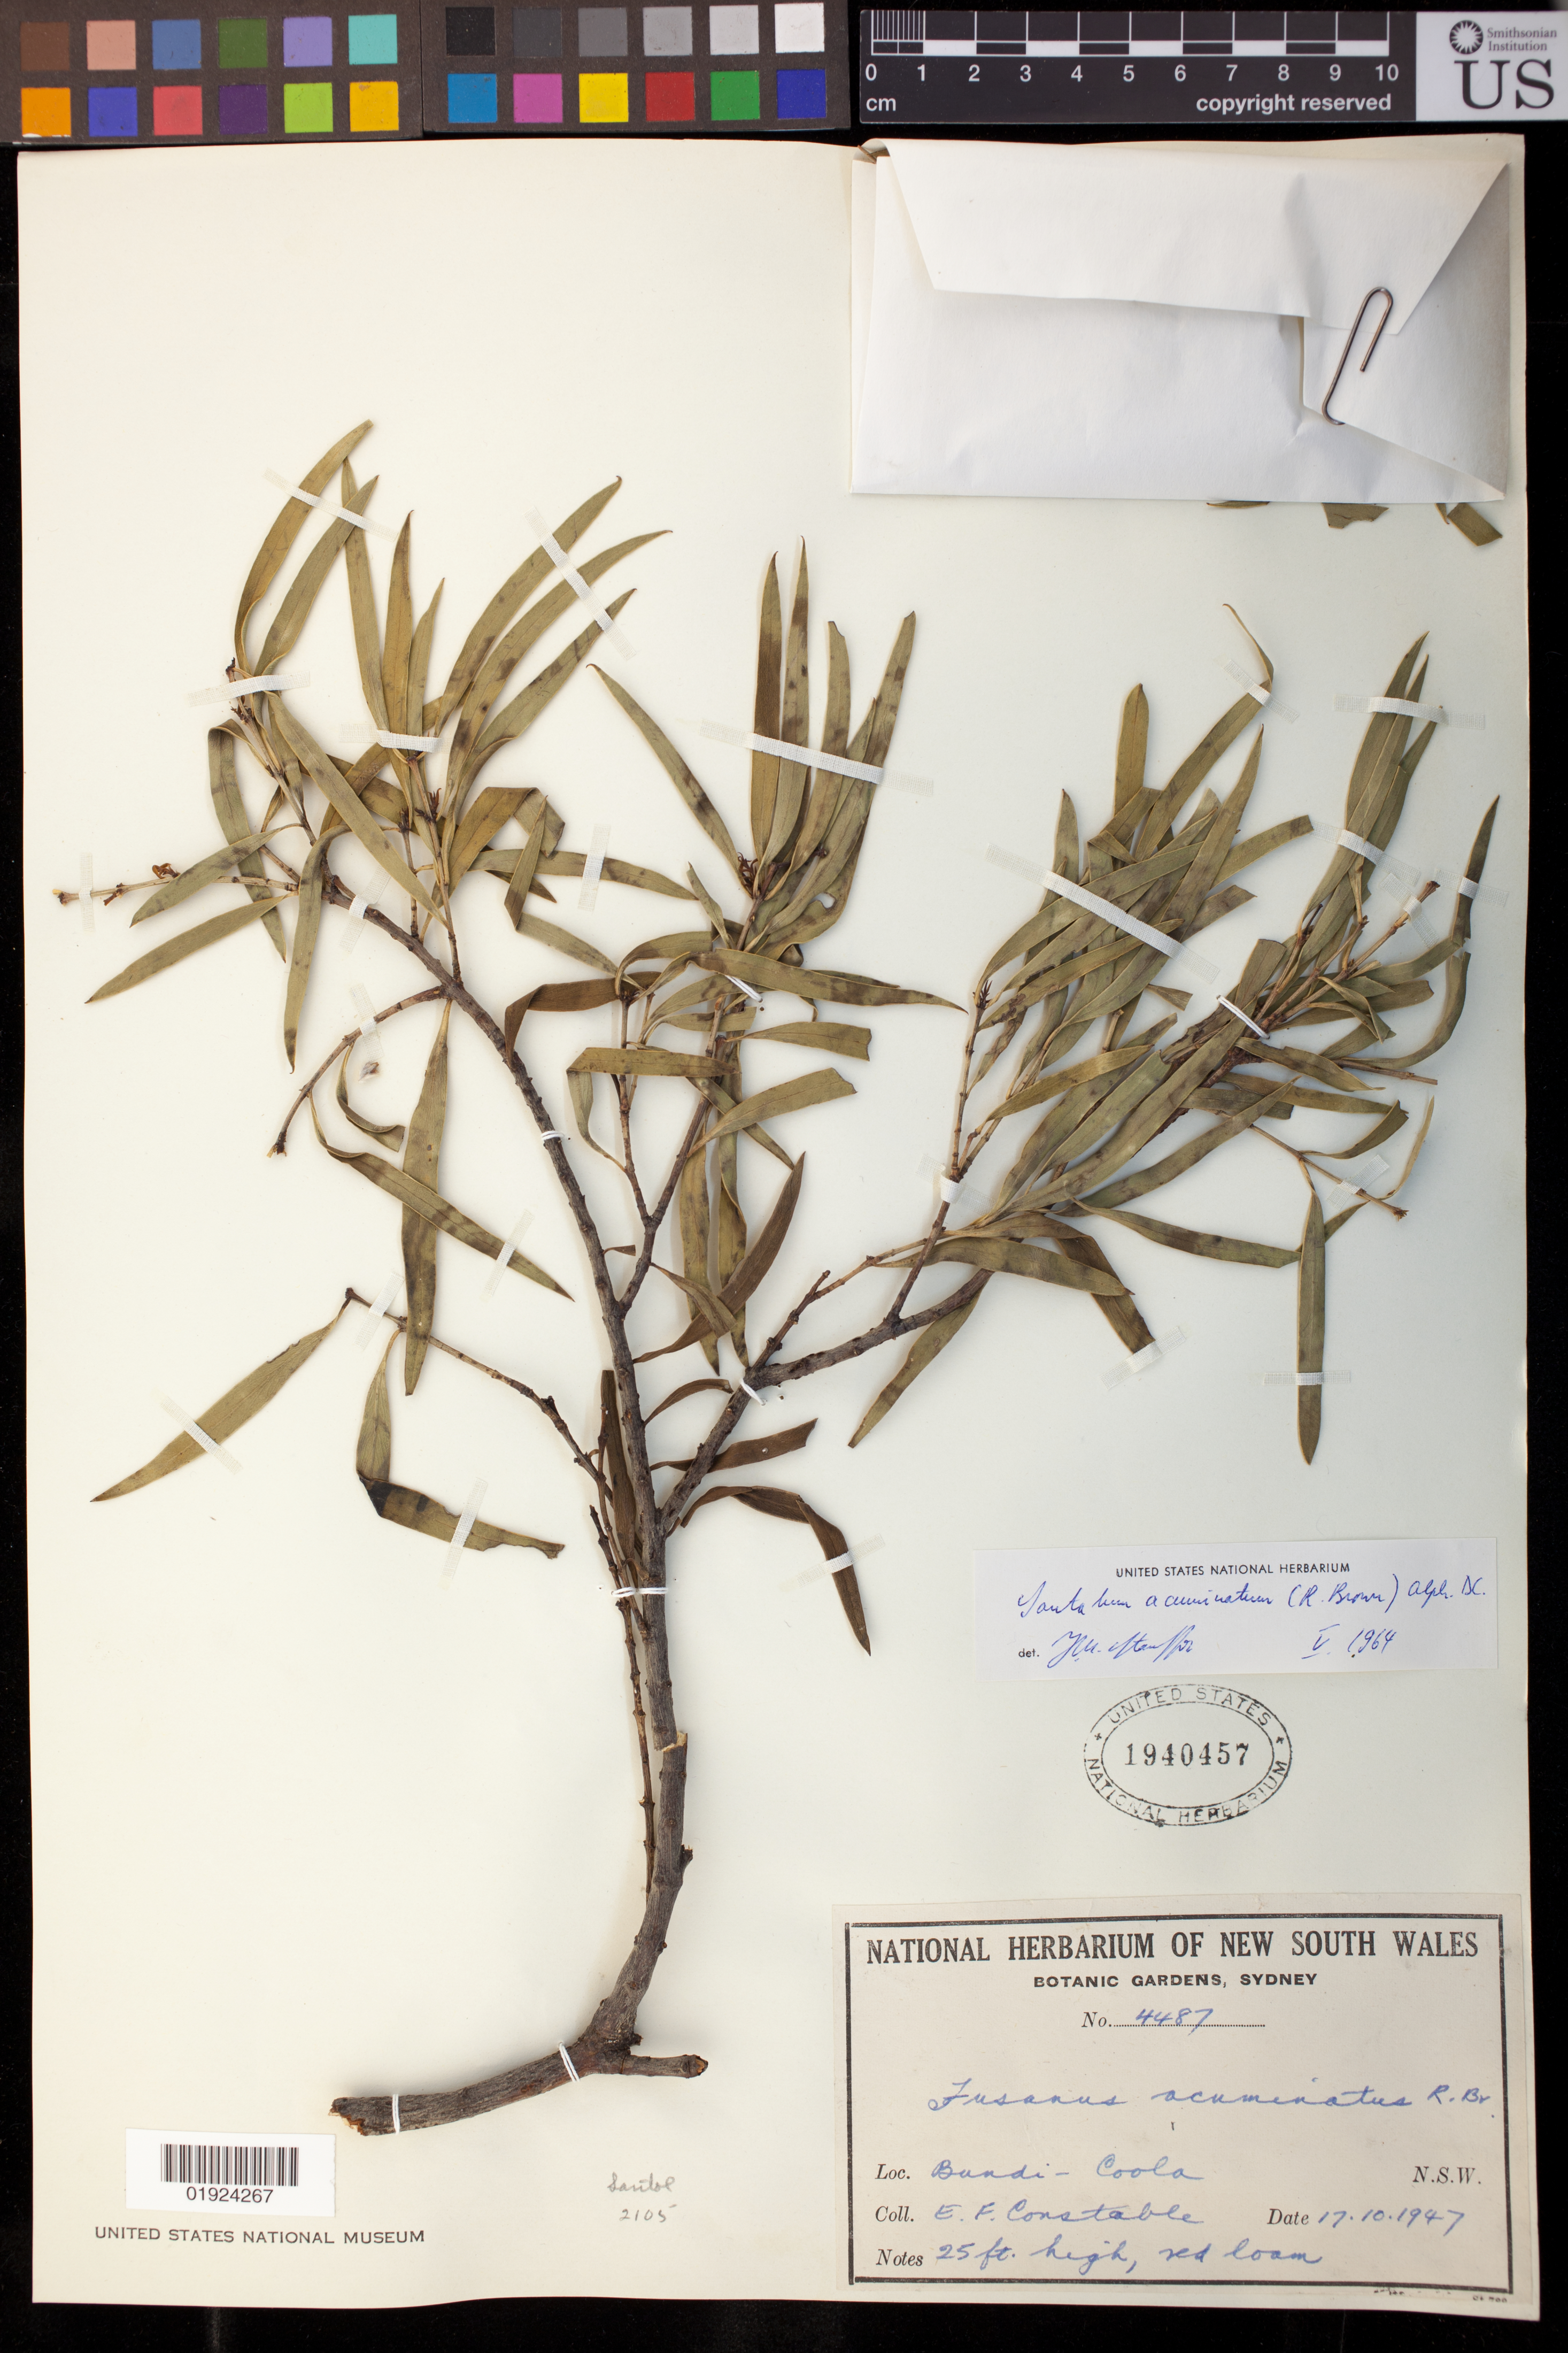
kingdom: Plantae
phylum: Tracheophyta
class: Magnoliopsida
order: Santalales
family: Santalaceae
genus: Santalum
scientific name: Santalum acuminatum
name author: (R. Br.) A. DC.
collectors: E. F. Constable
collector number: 4487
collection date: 1947-10-17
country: Australia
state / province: New South Wales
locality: Bundi-Coola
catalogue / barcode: US 1940457